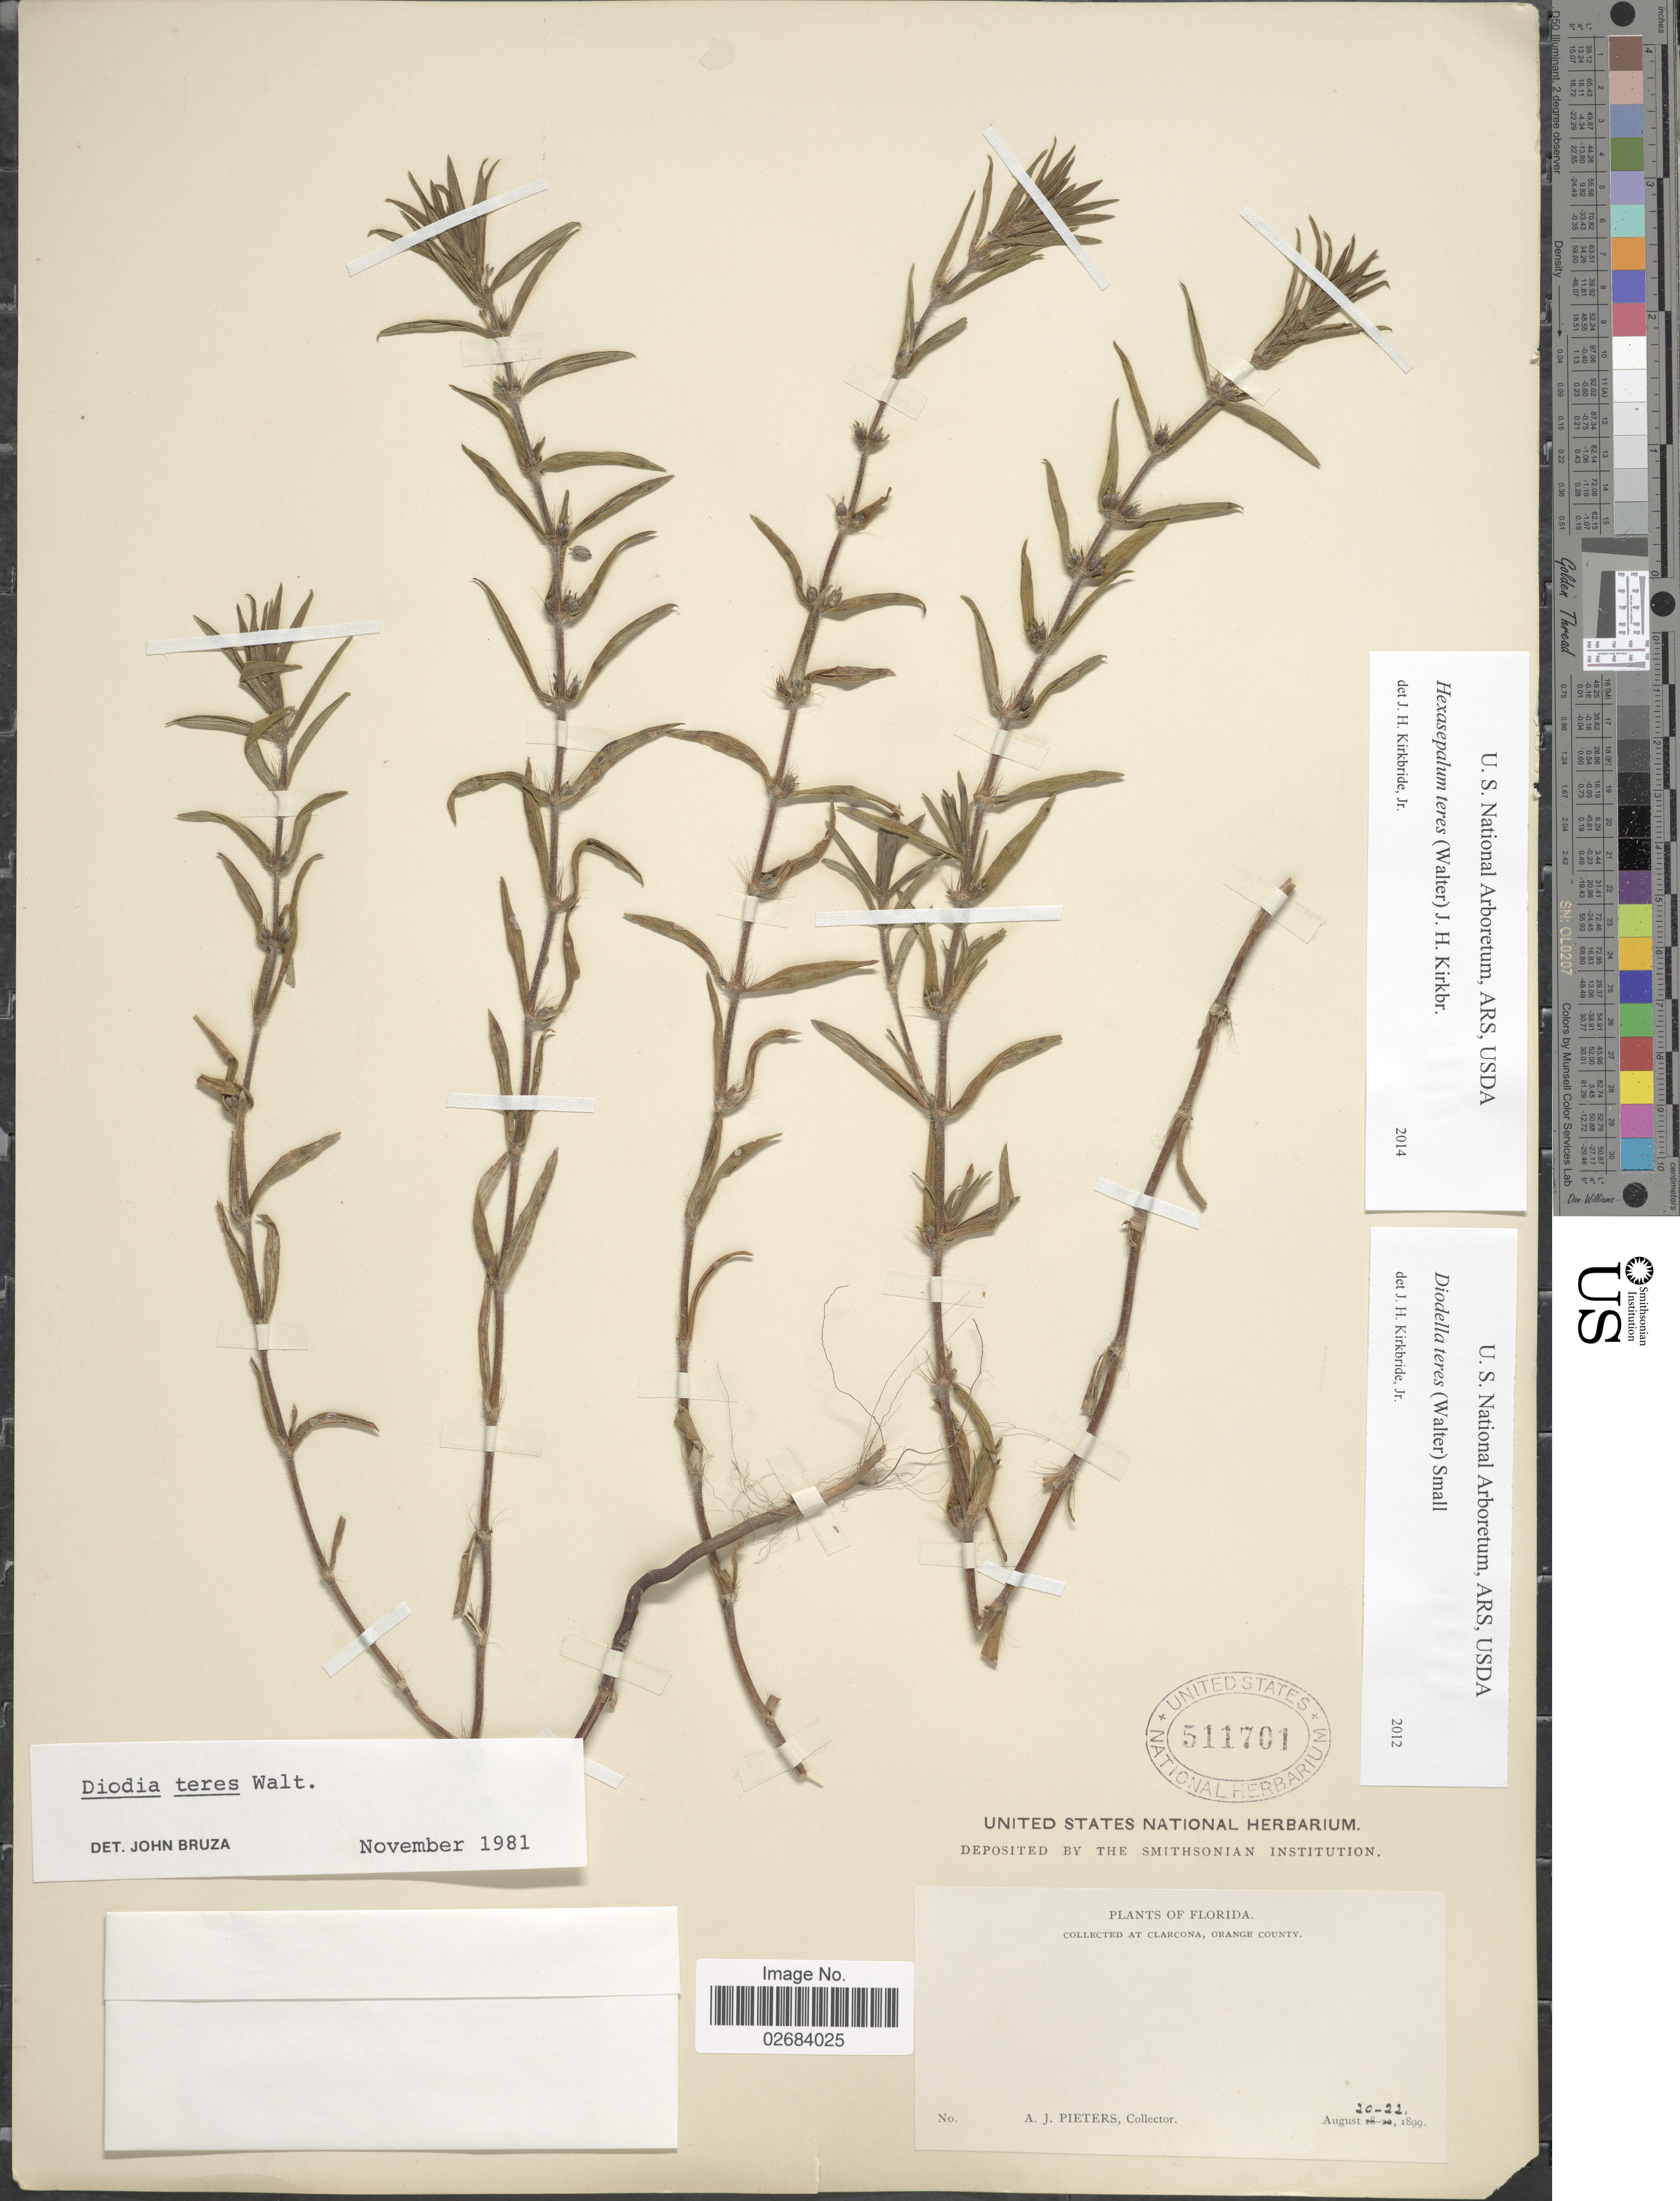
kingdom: Plantae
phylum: Tracheophyta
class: Magnoliopsida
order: Gentianales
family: Rubiaceae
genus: Diodia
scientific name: Diodia teres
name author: Walter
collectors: A. Pieters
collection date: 1899-08-20/1899-08-22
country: United States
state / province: Florida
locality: At Clarcona, Orange County.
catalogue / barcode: US 511701